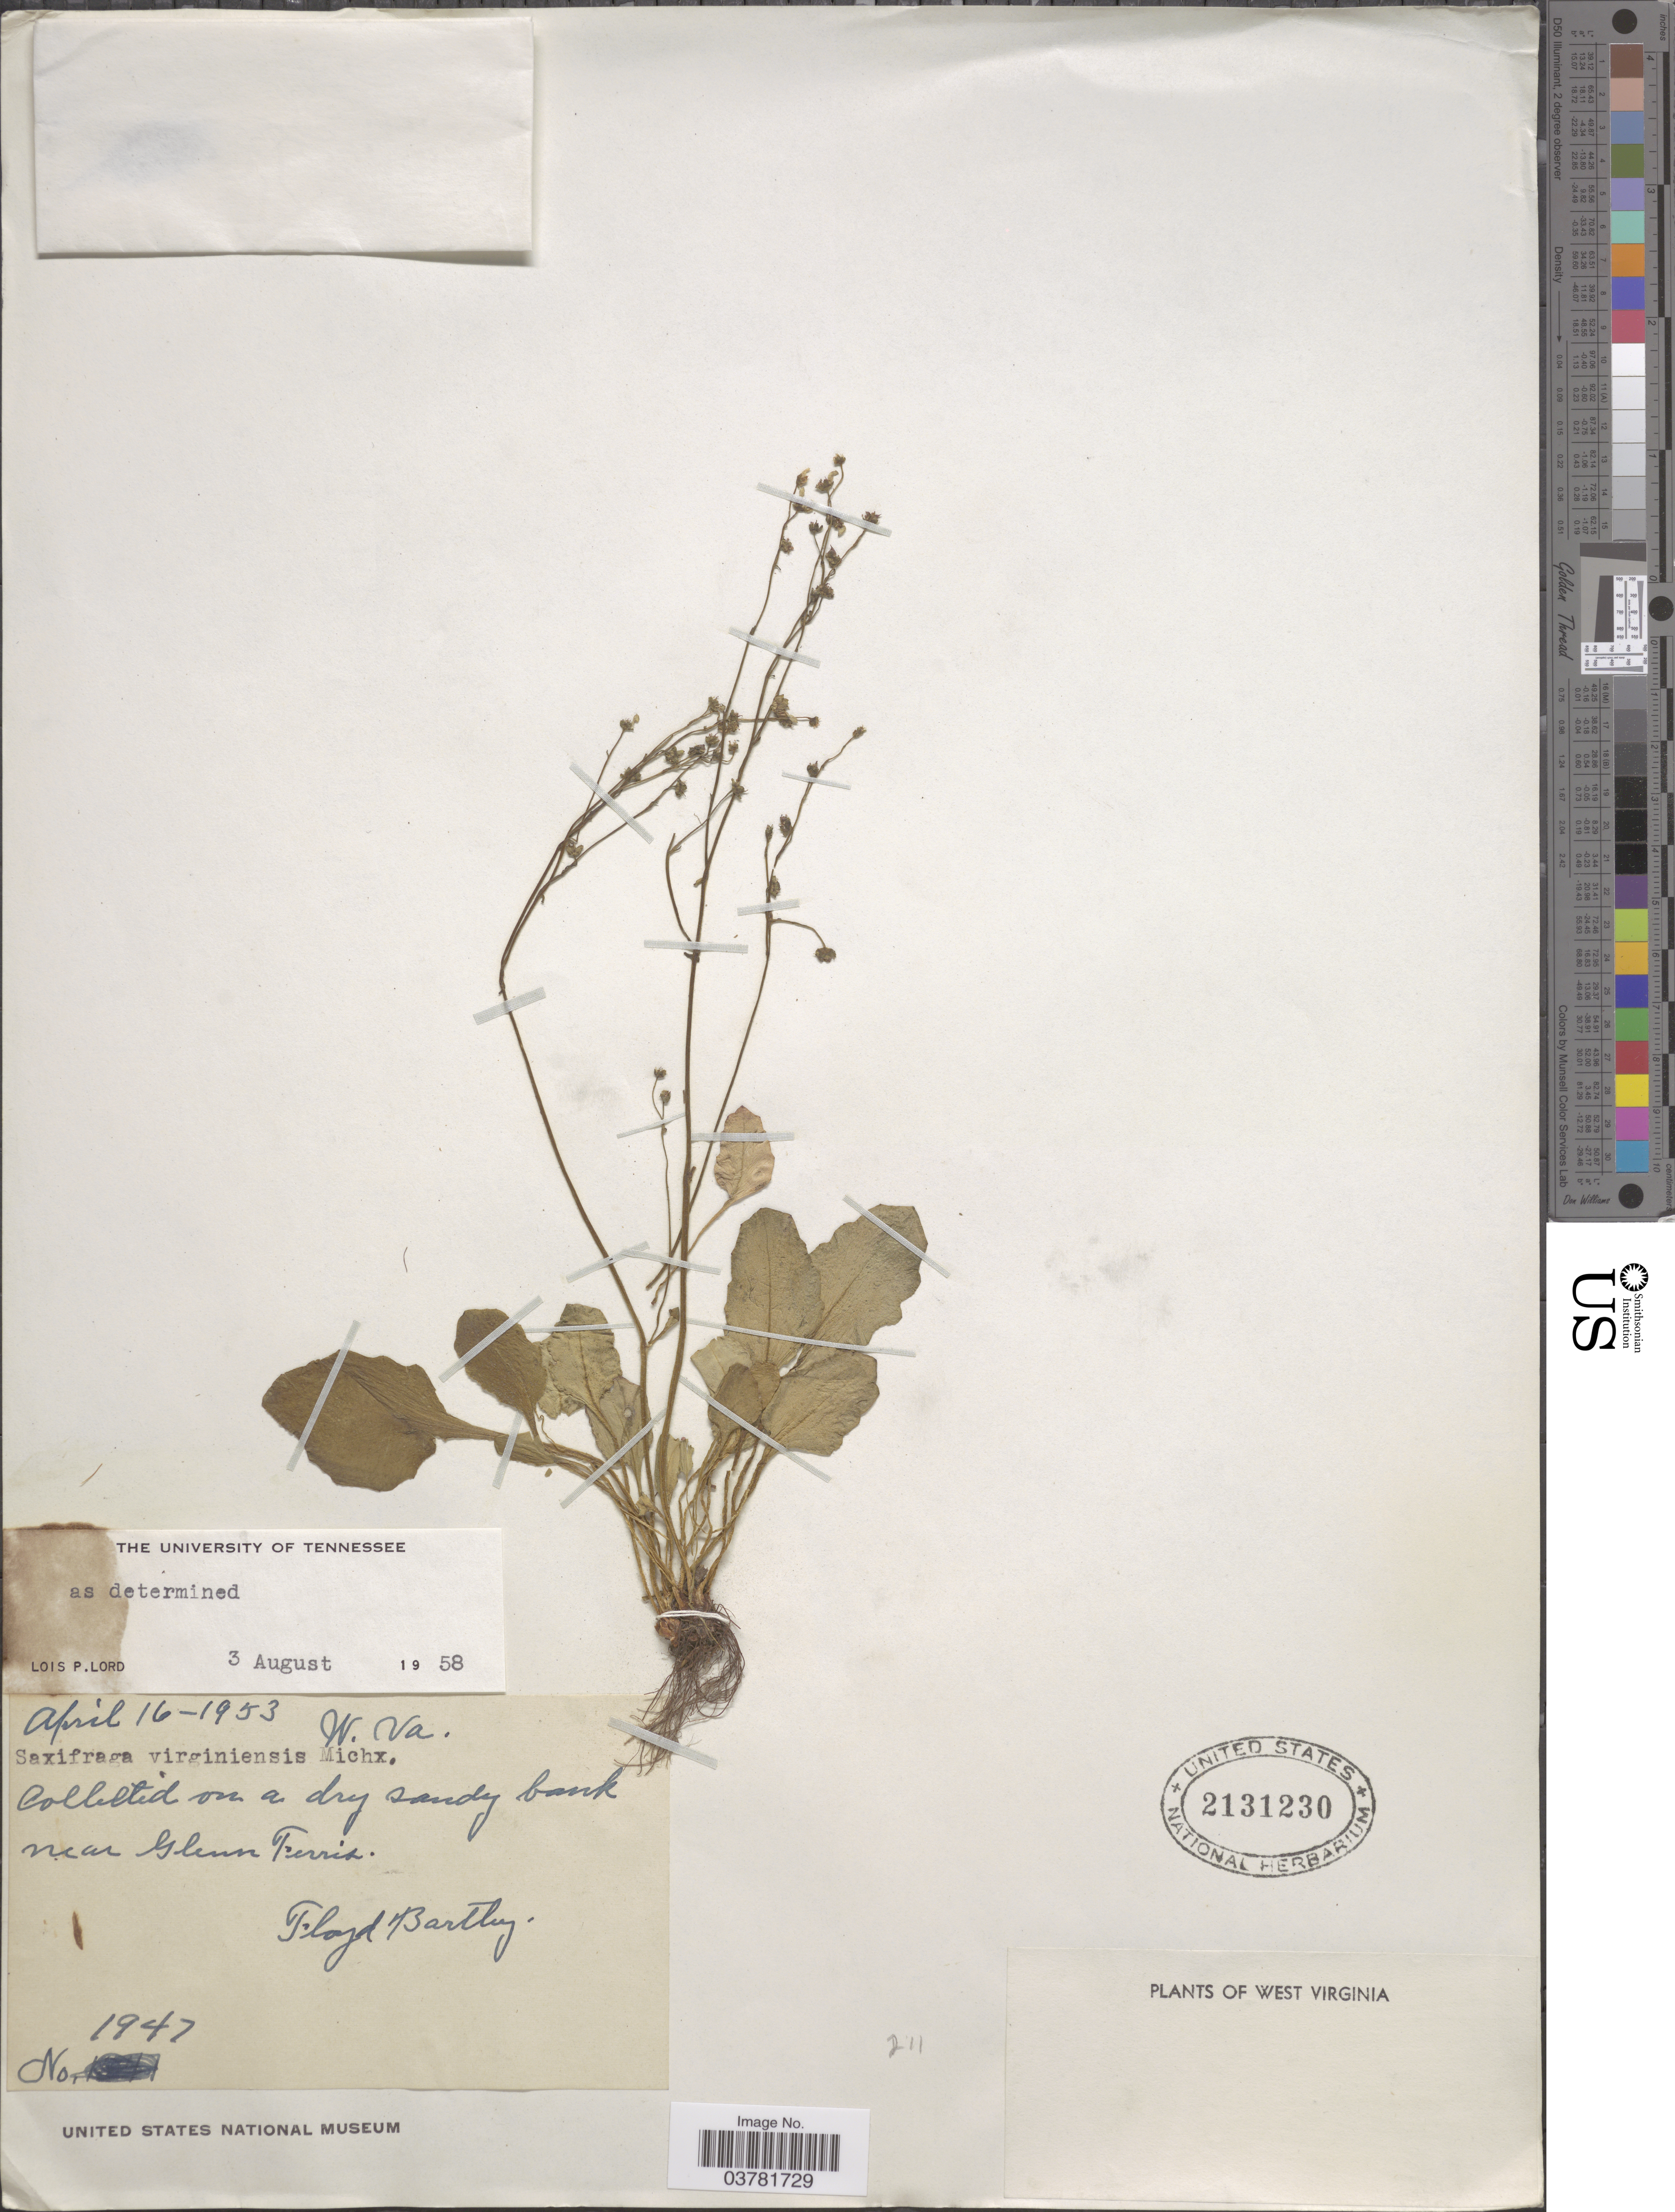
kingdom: Plantae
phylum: Tracheophyta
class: Magnoliopsida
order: Saxifragales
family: Saxifragaceae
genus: Micranthes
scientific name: Micranthes virginiensis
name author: (Michx.) Small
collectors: F. Bartley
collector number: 1947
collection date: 1953-04-16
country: United States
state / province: West Virginia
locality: On a dry sandy bank near Glenn Ferris.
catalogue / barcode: US 2131230